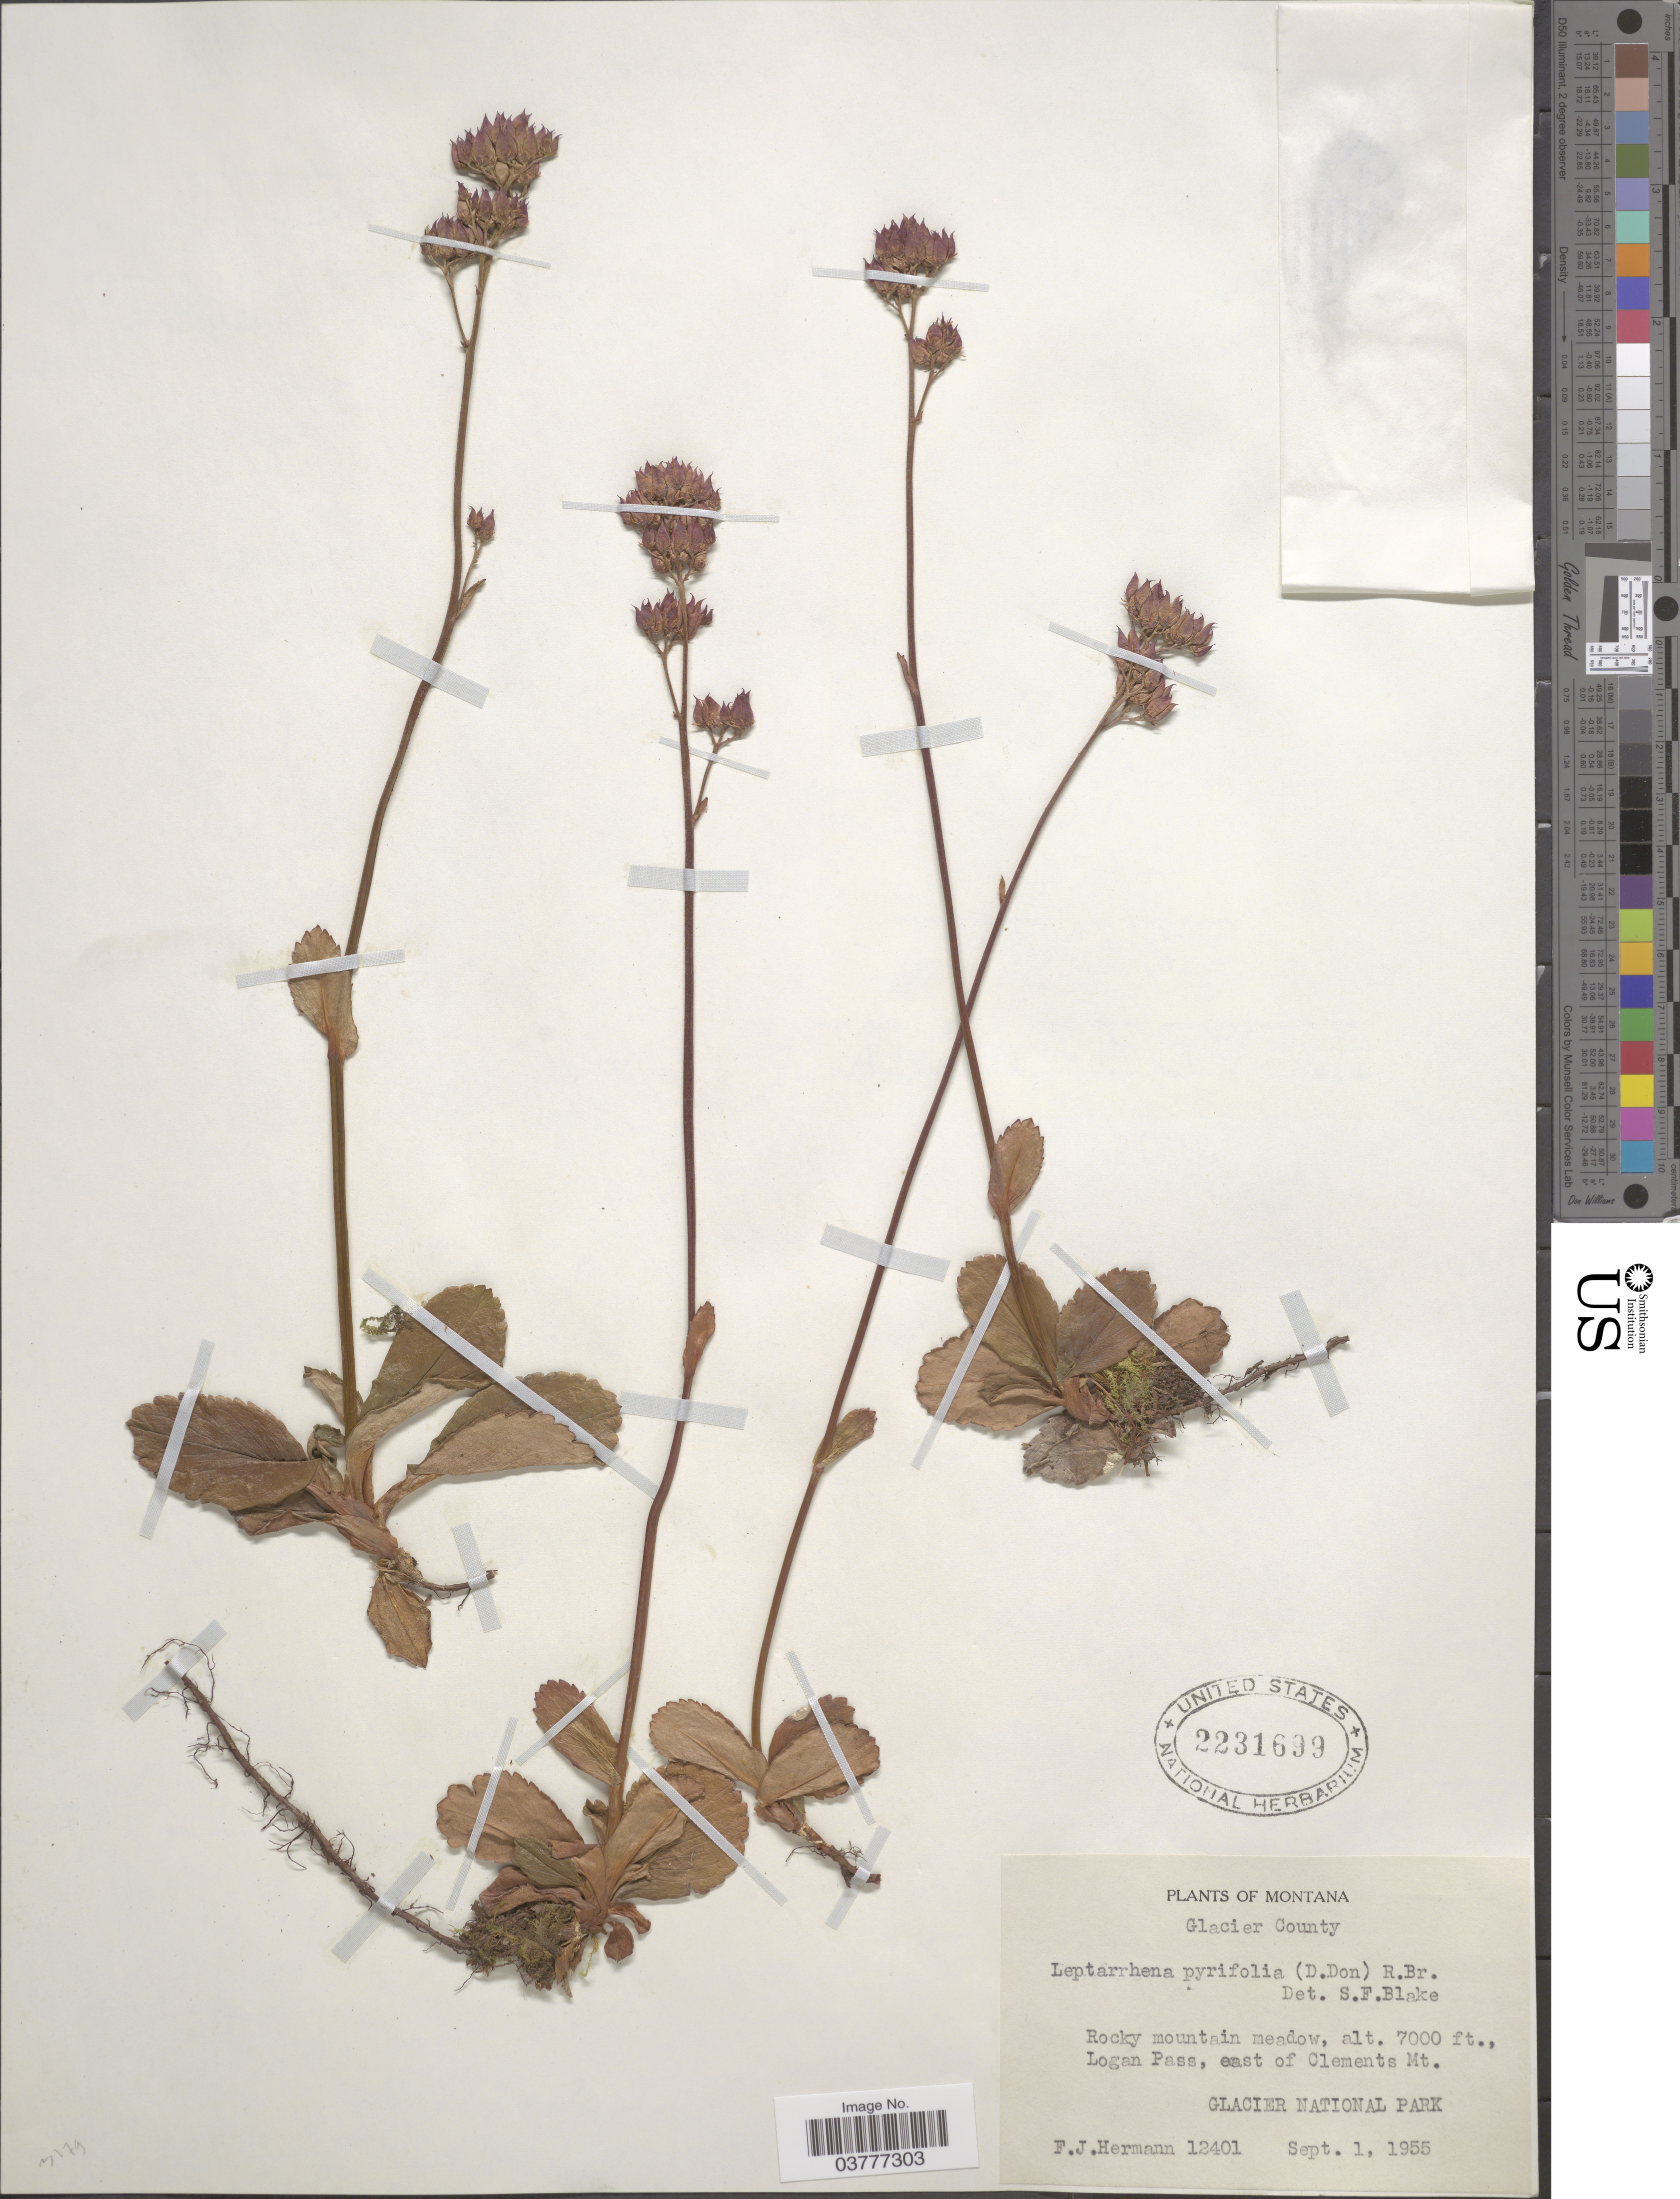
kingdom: Plantae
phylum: Tracheophyta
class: Magnoliopsida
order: Saxifragales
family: Saxifragaceae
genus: Leptarrhena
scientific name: Leptarrhena pyrolifolia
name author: (D. Don) Ser.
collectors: F. J. Hermann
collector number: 12401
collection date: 1955-09-01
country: United States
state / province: Montana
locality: Glacier County. Rocky mountain meadow, Logan Pass, east of Clements Mt., Glacier National Park.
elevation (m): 2134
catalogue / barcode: US 2231699